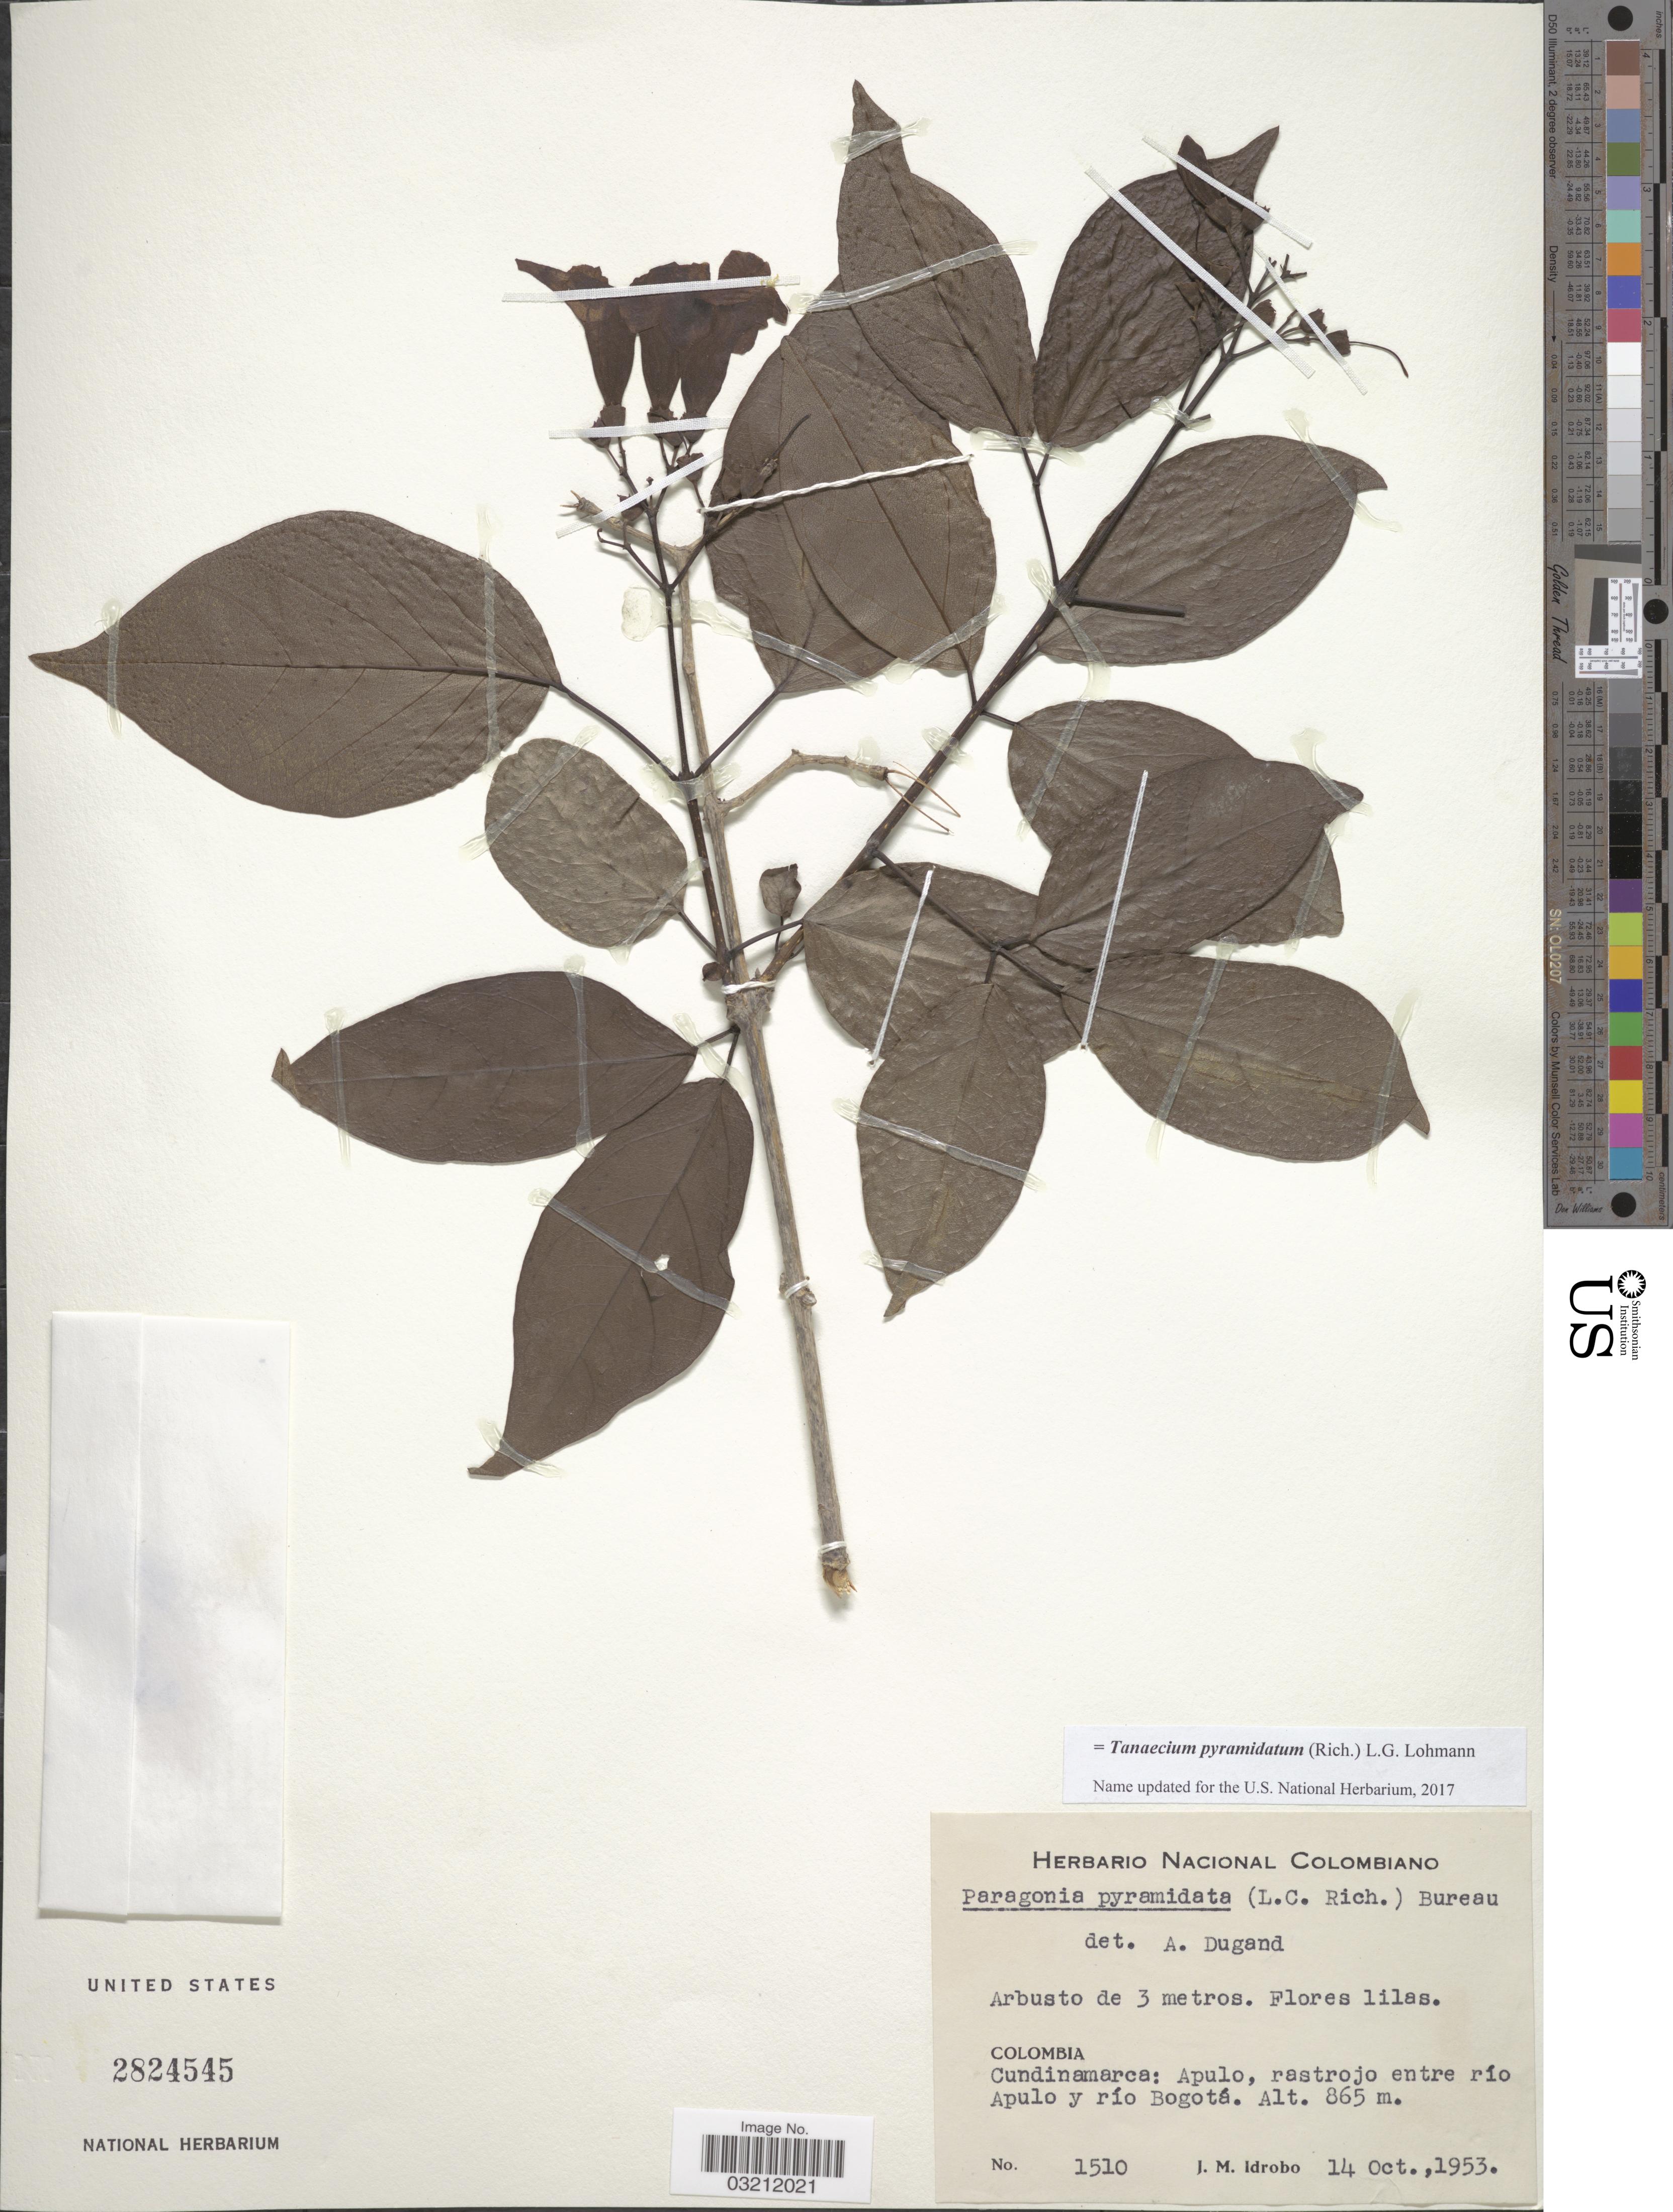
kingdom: Plantae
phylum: Tracheophyta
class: Magnoliopsida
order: Lamiales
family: Bignoniaceae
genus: Fridericia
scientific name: Fridericia sp.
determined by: Frazão, A.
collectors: J. M. Idrobo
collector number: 1510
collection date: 1953-10-14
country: Colombia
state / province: Cundinamarca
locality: Apulo, rastrojo entre río Apulo y río Bogotá.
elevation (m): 865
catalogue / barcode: US 2824545